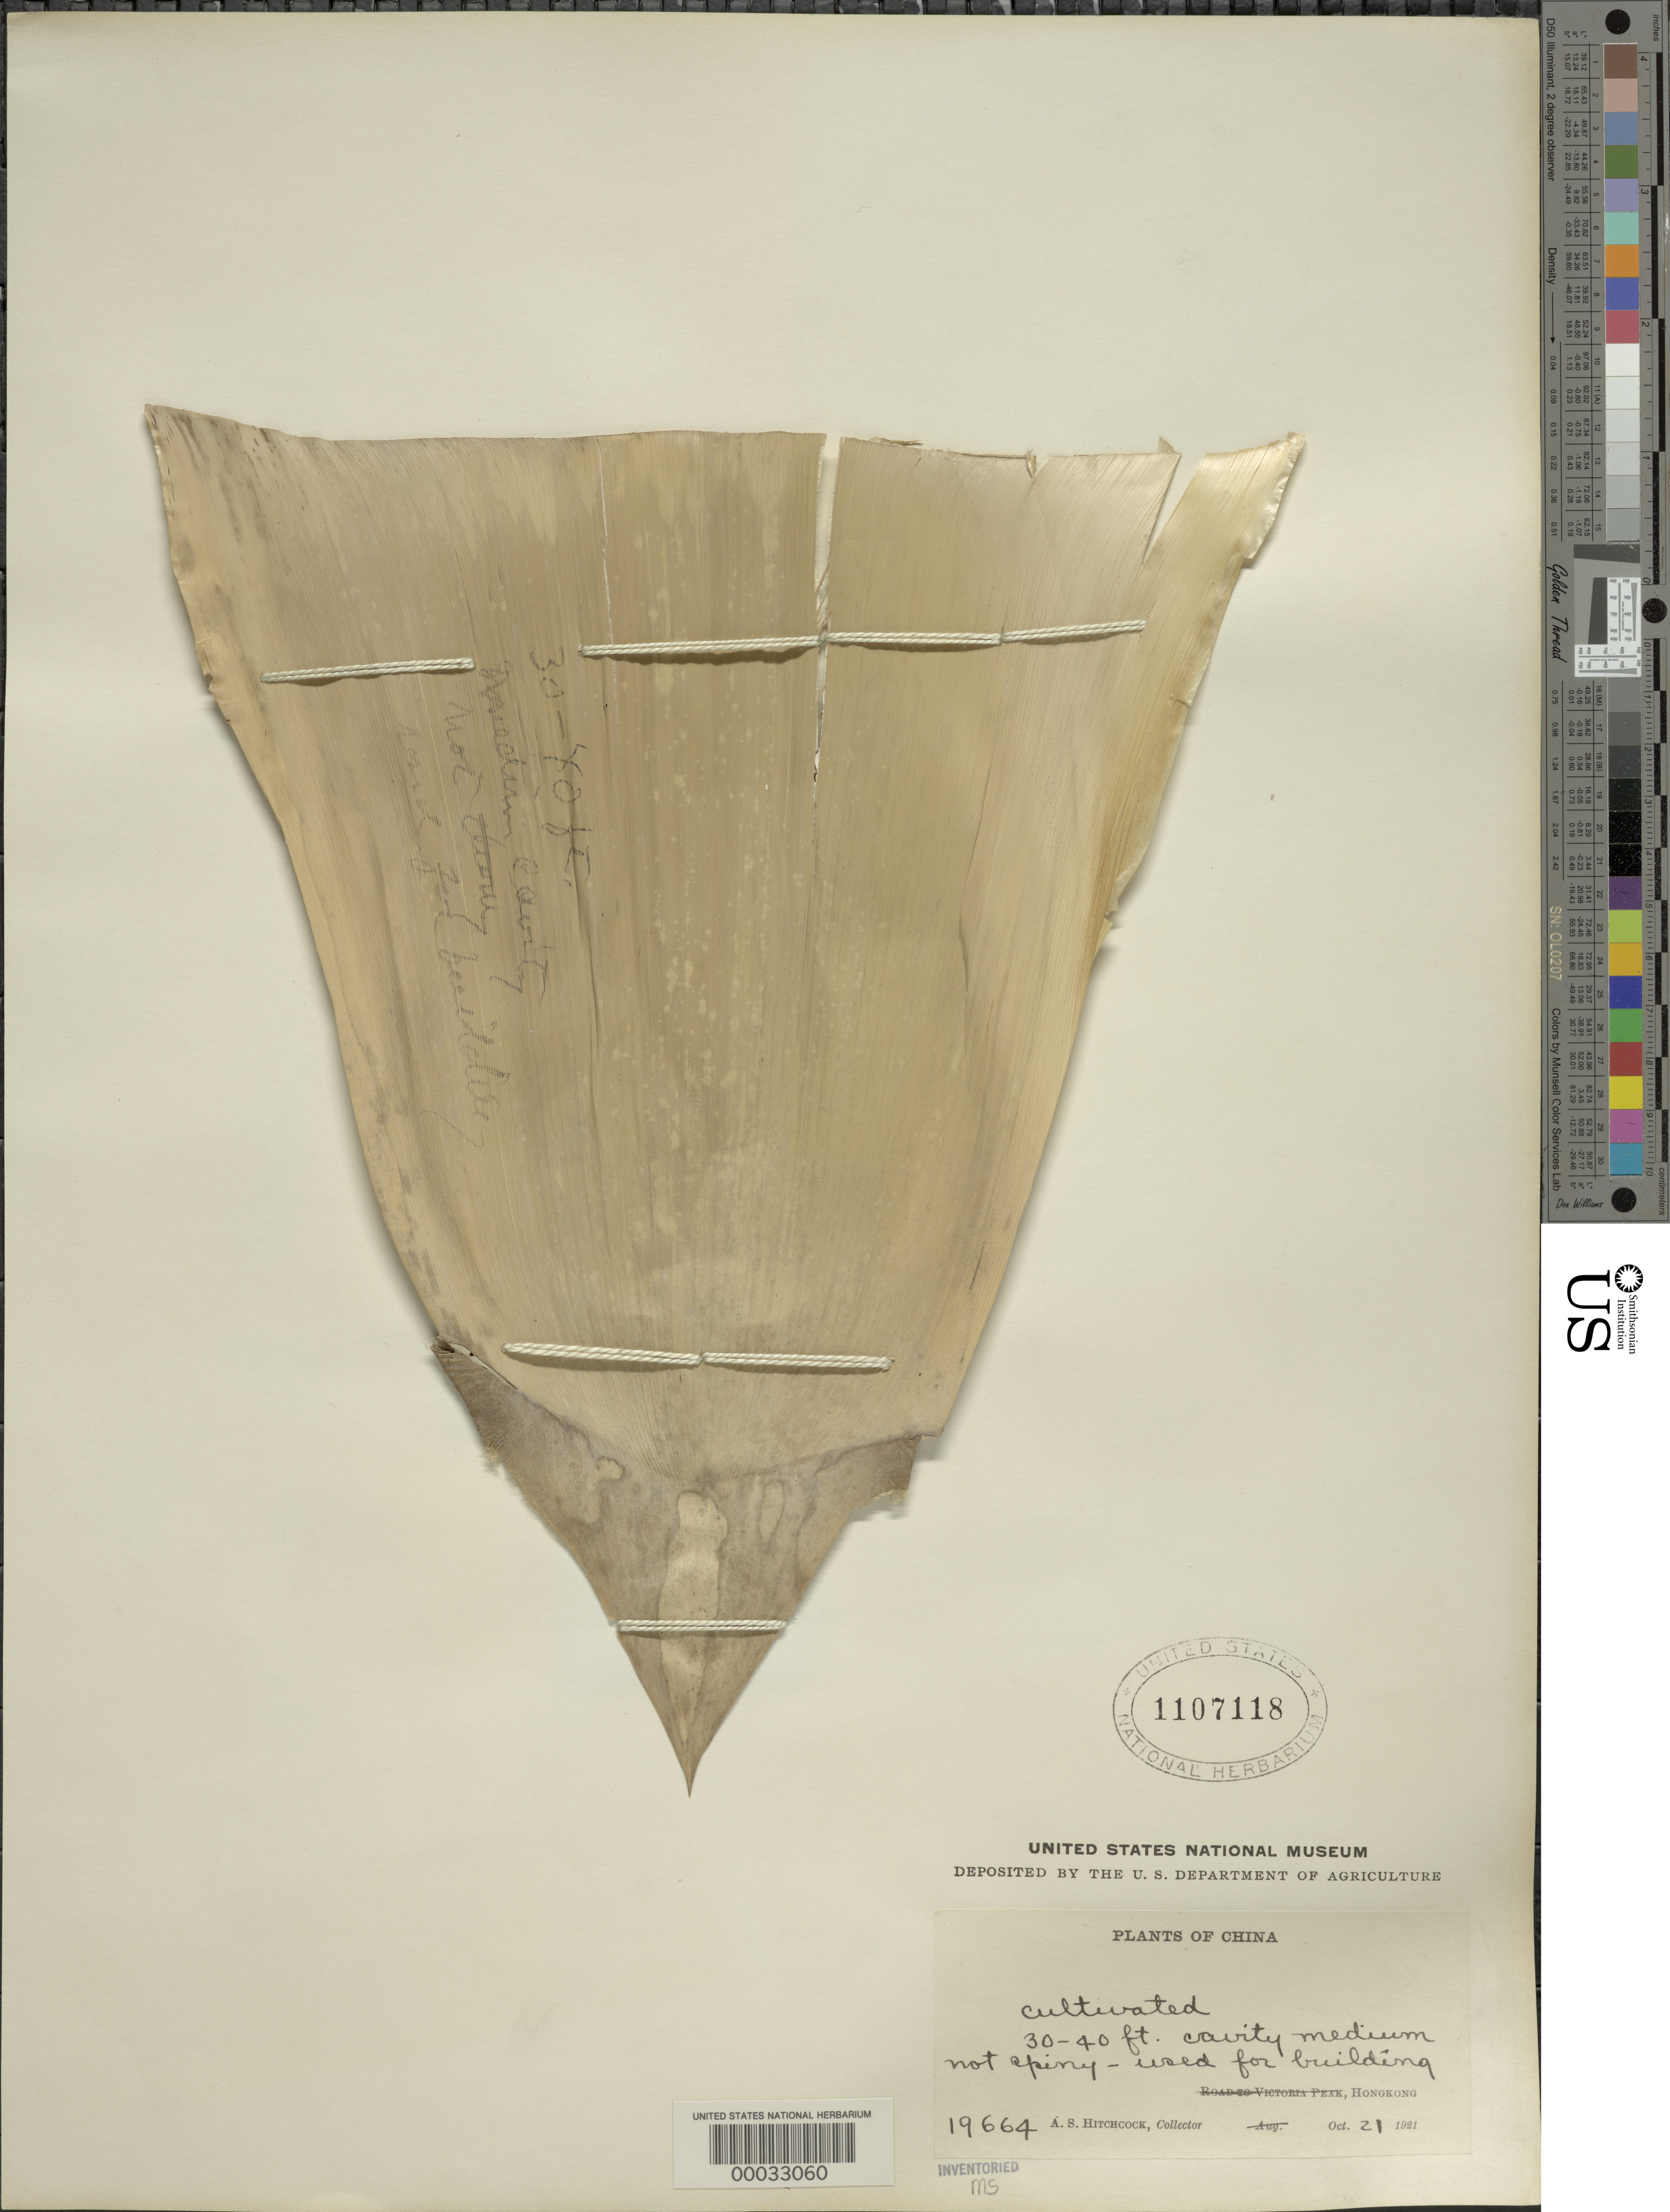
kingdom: Plantae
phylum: Tracheophyta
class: Liliopsida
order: Poales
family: Poaceae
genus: Bambusa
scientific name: Bambusa tuldoides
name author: Munro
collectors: A. S. Hitchcock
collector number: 19664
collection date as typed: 21 Oct 1921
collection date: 1921-10-21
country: China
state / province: Hong Kong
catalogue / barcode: US 1107118